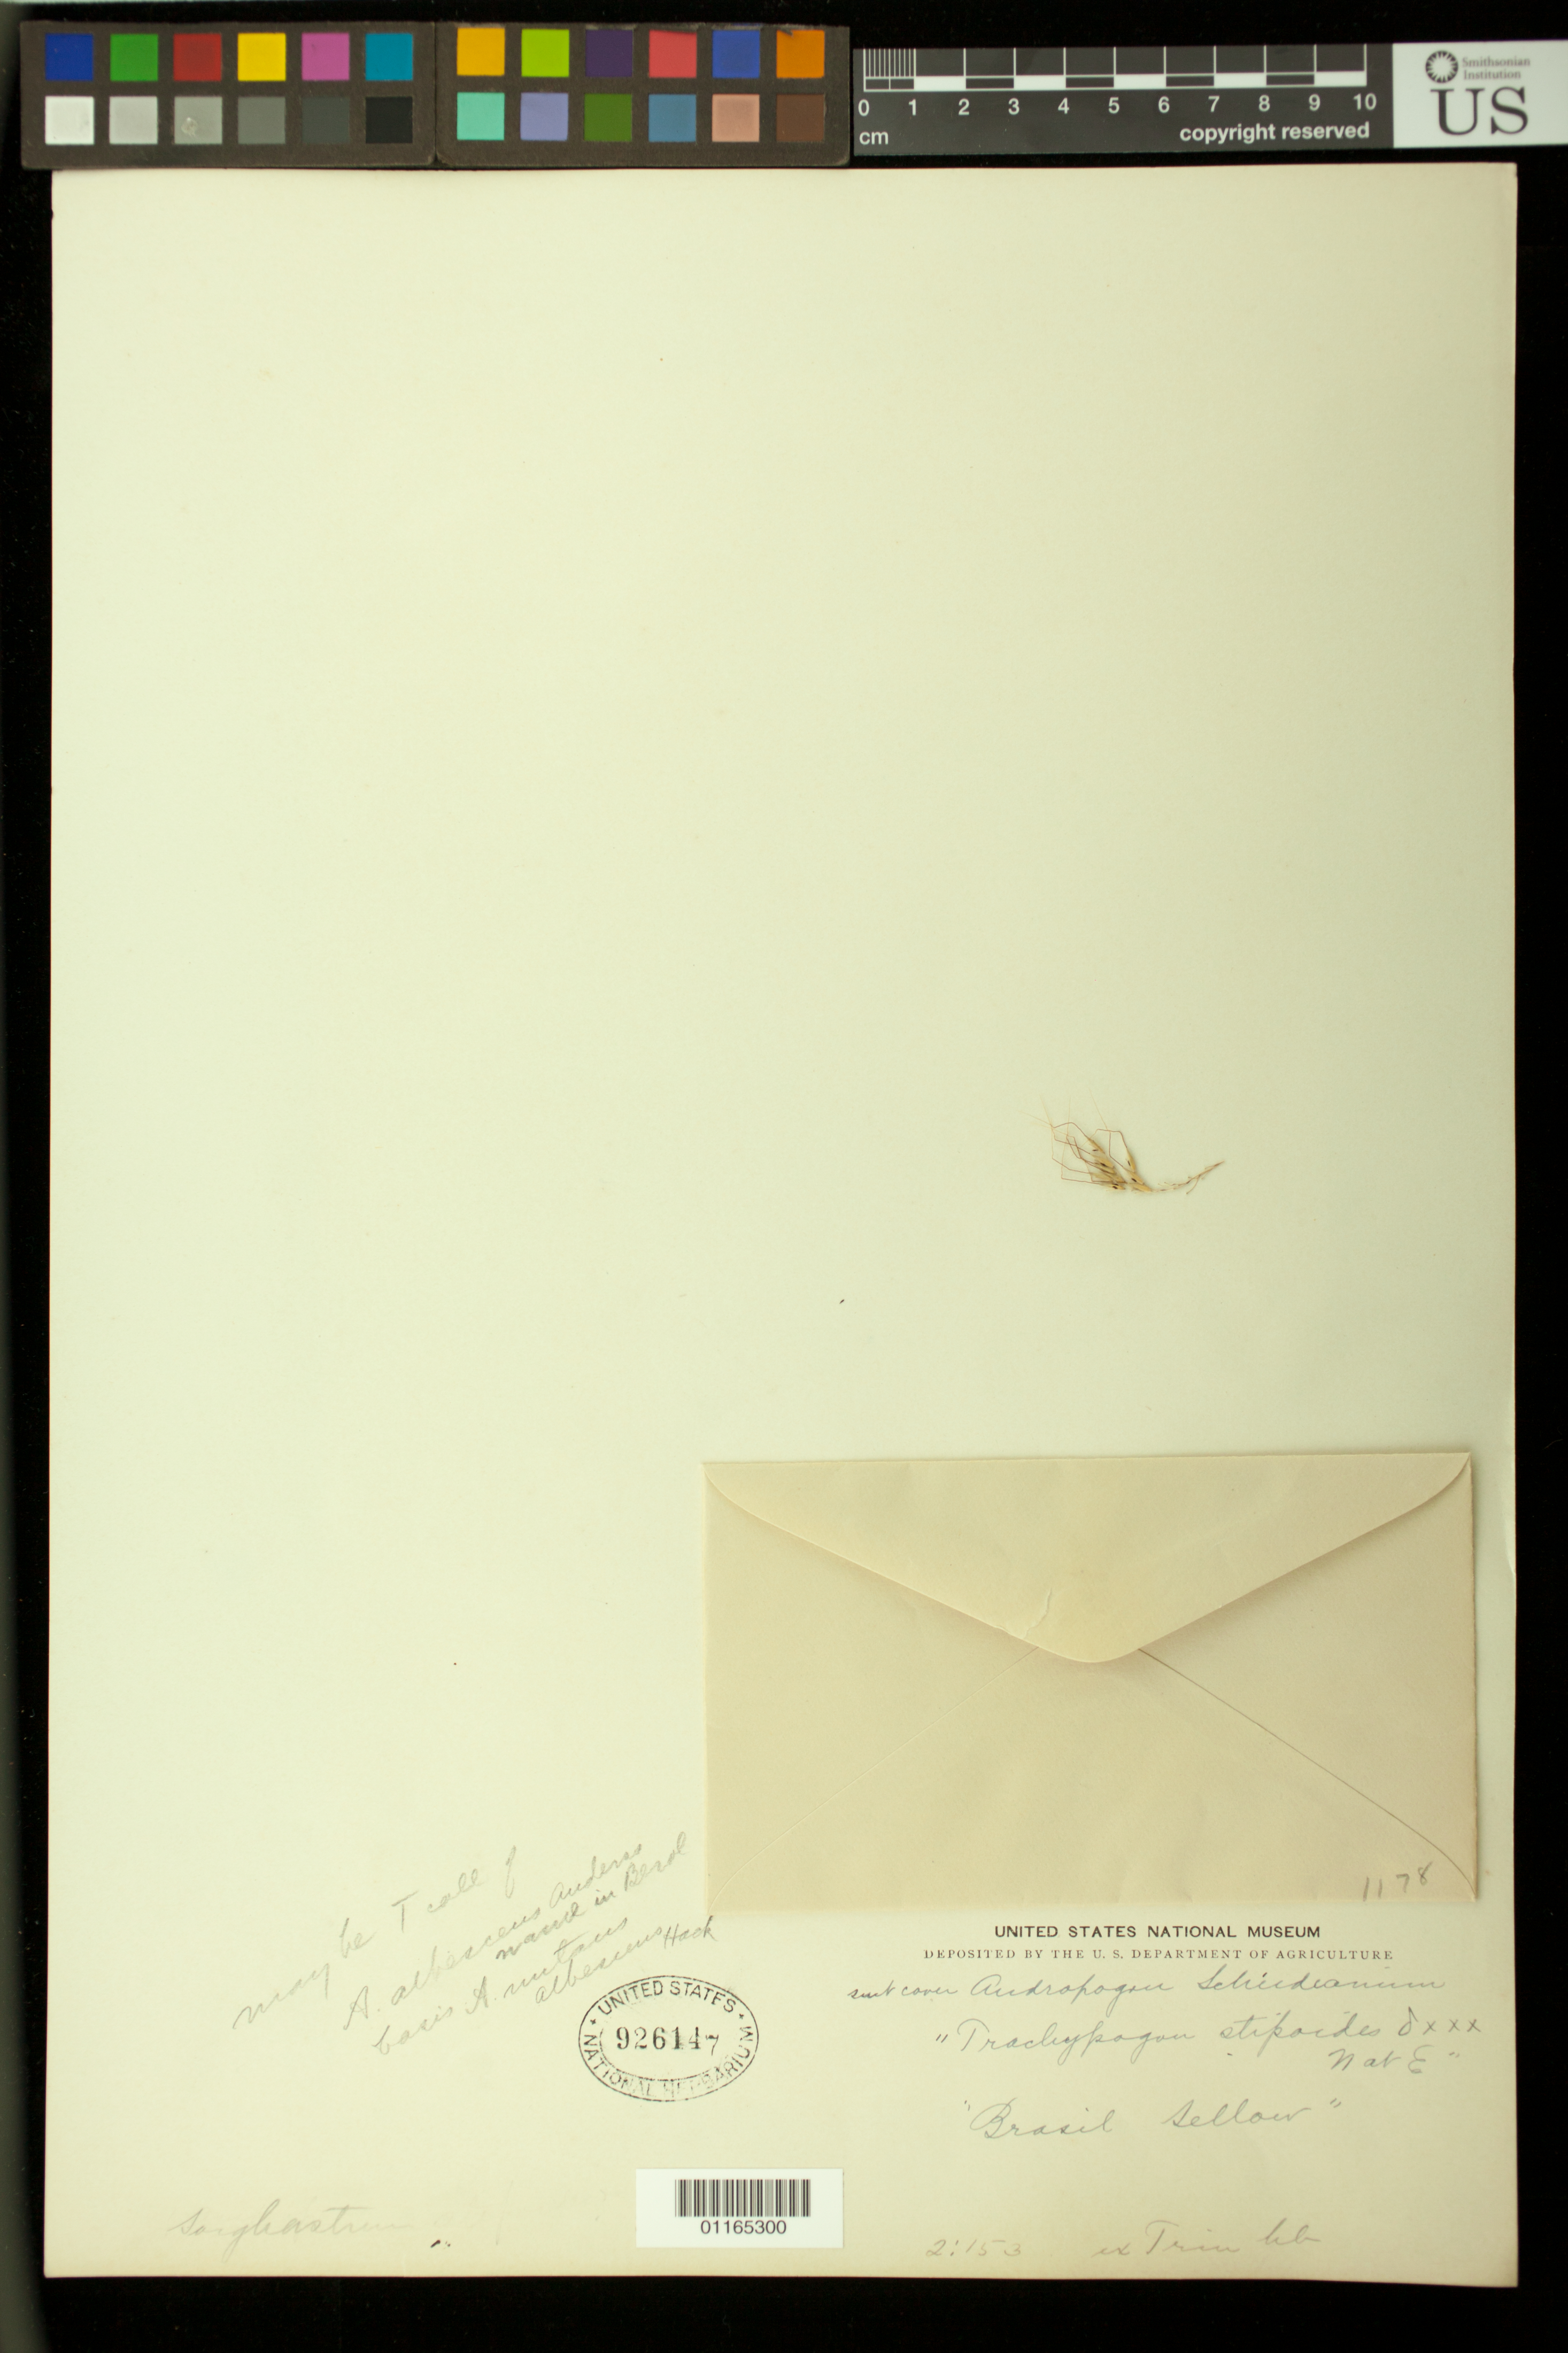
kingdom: Plantae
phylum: Tracheophyta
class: Liliopsida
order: Poales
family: Poaceae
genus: Sorghum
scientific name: Sorghum nutans subsp. albescens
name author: Hack. in Mart.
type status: Possible Type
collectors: F. Sellow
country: Brazil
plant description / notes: Fragmentary material of type specimen ex herb. Trin.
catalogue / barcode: US 926147